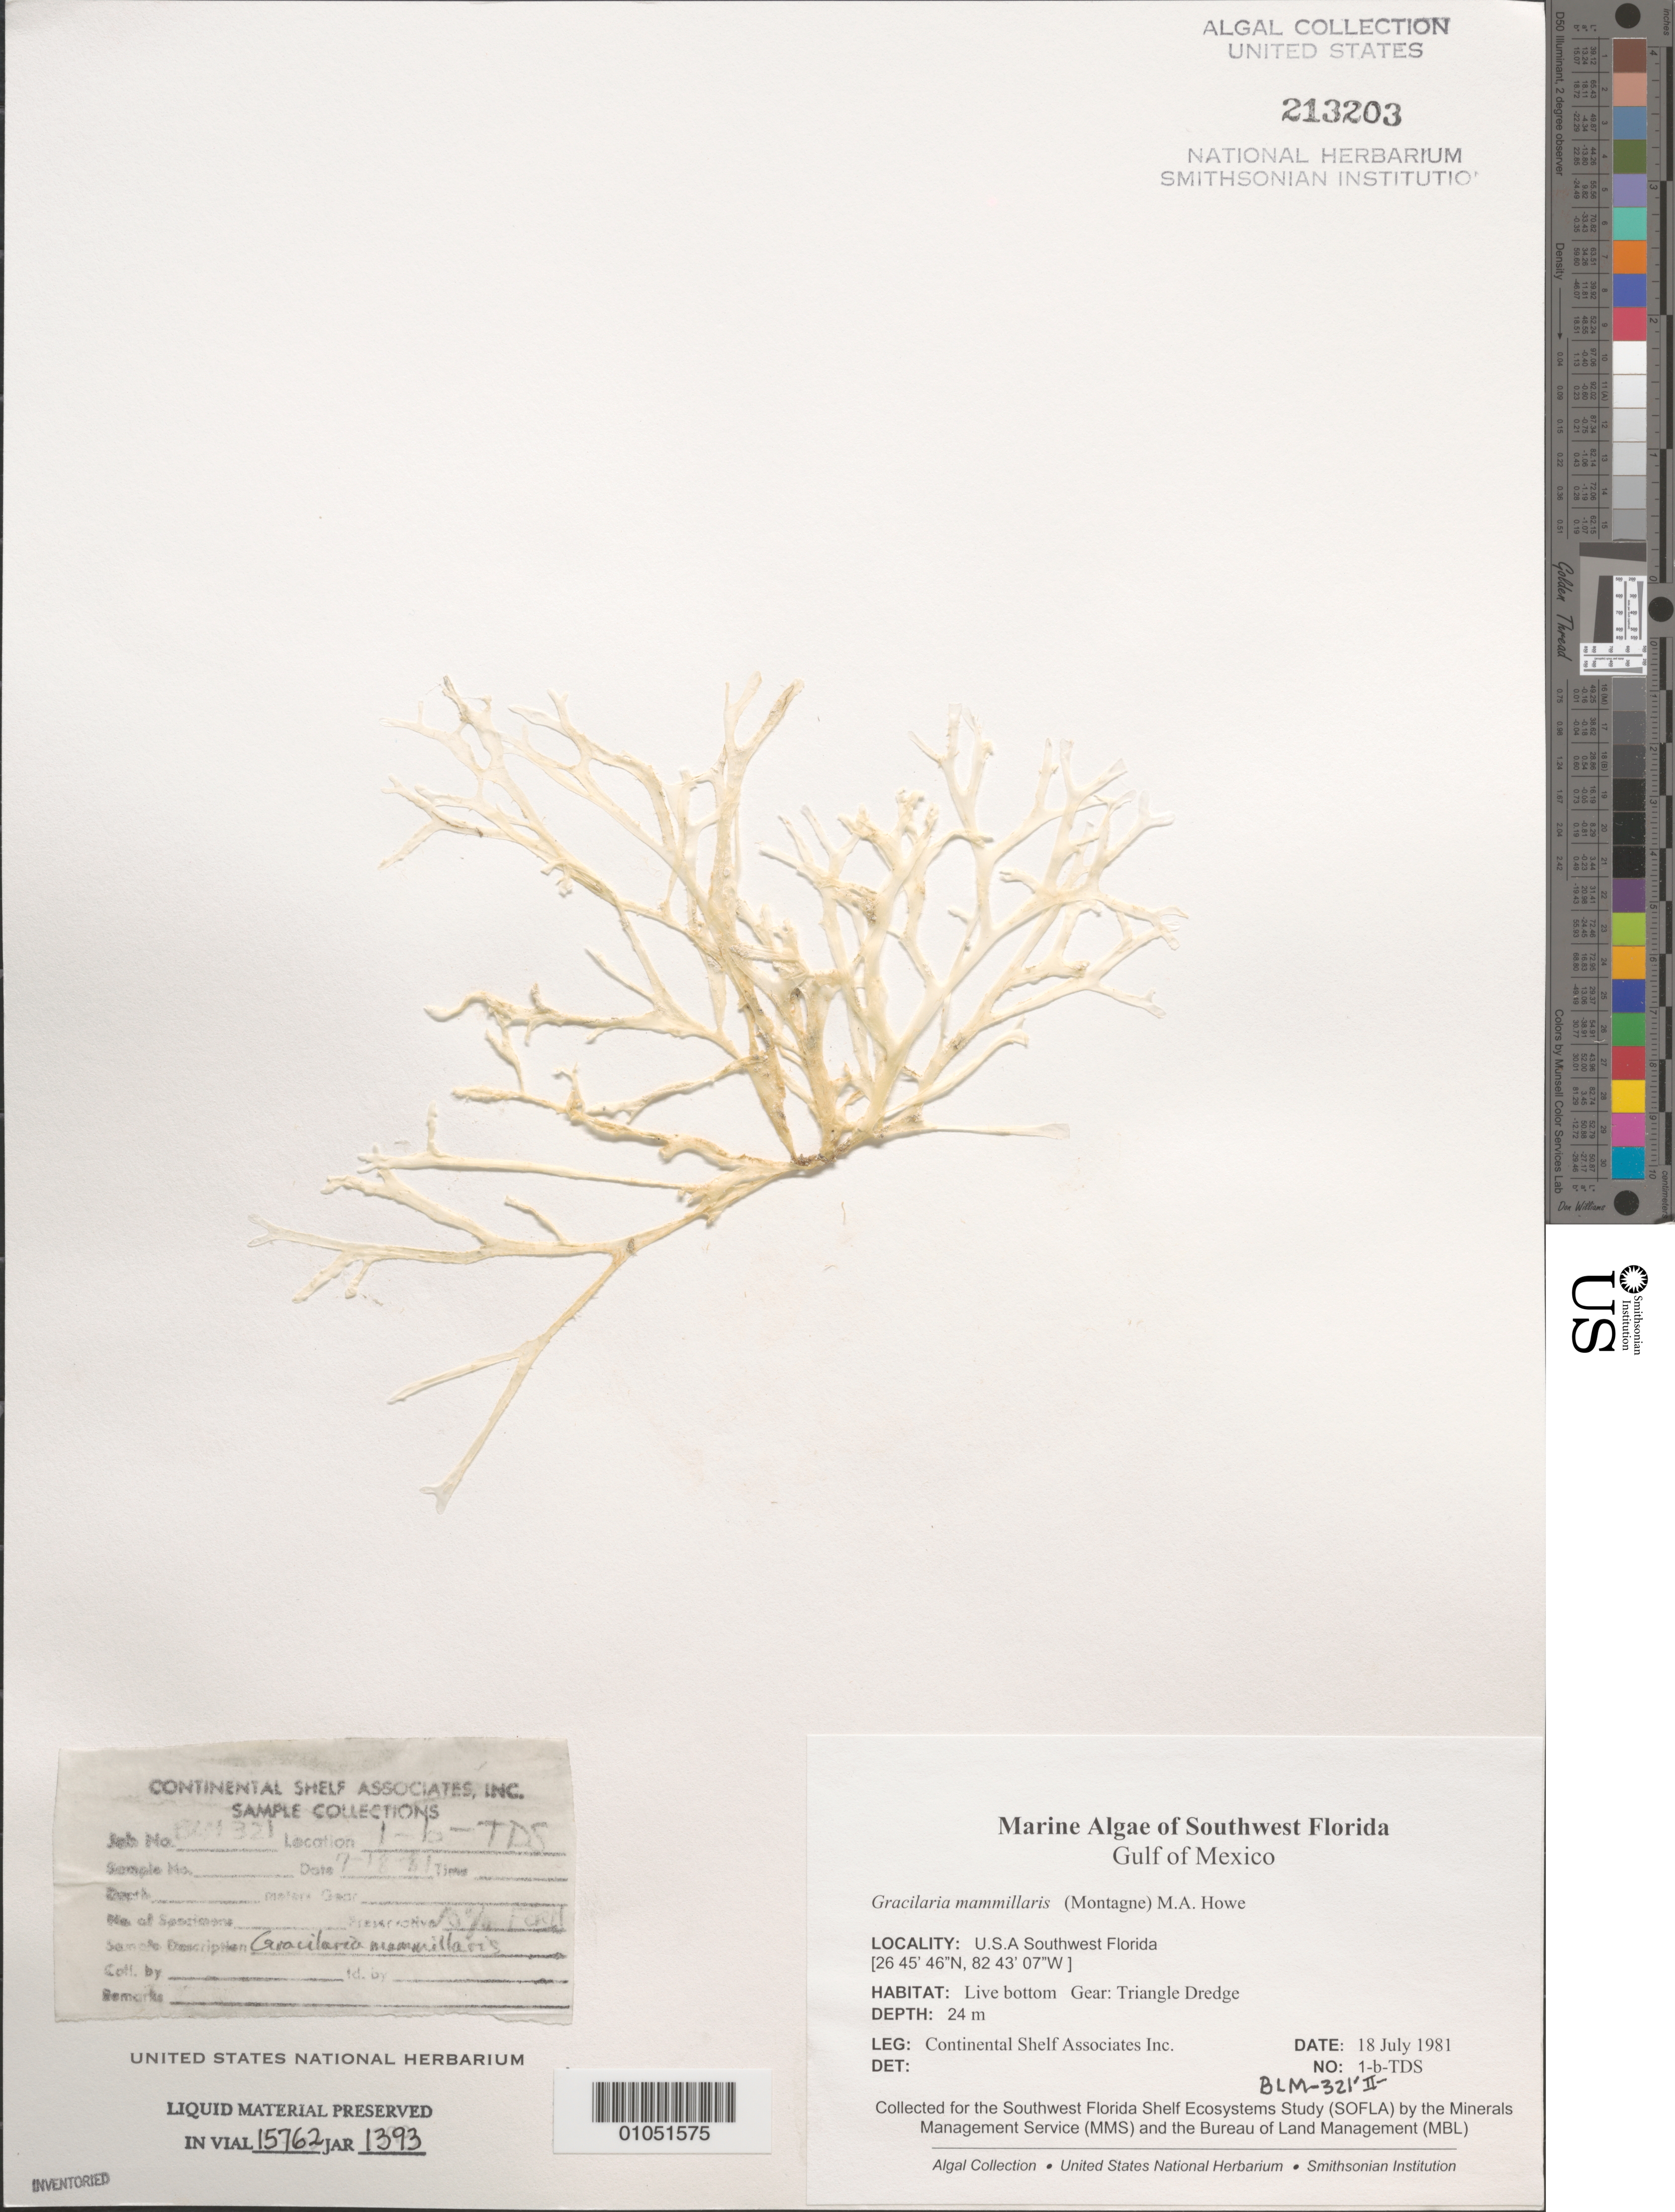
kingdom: Plantae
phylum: Rhodophyta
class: Florideophyceae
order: Gracilariales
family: Gracilariaceae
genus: Gracilaria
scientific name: Gracilaria mammillaris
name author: (Mont.) M. Howe in Britton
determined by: Blair, S. M.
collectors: Continental Shelf Associates for the MMS/BLM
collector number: BLM-321-II-1-B-TDS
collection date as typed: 18 Jul 1981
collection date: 1981-07-18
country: United States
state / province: Florida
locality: Gulf of Mexico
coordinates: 26 45'46"N, 82 43'07"W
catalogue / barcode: US 213203